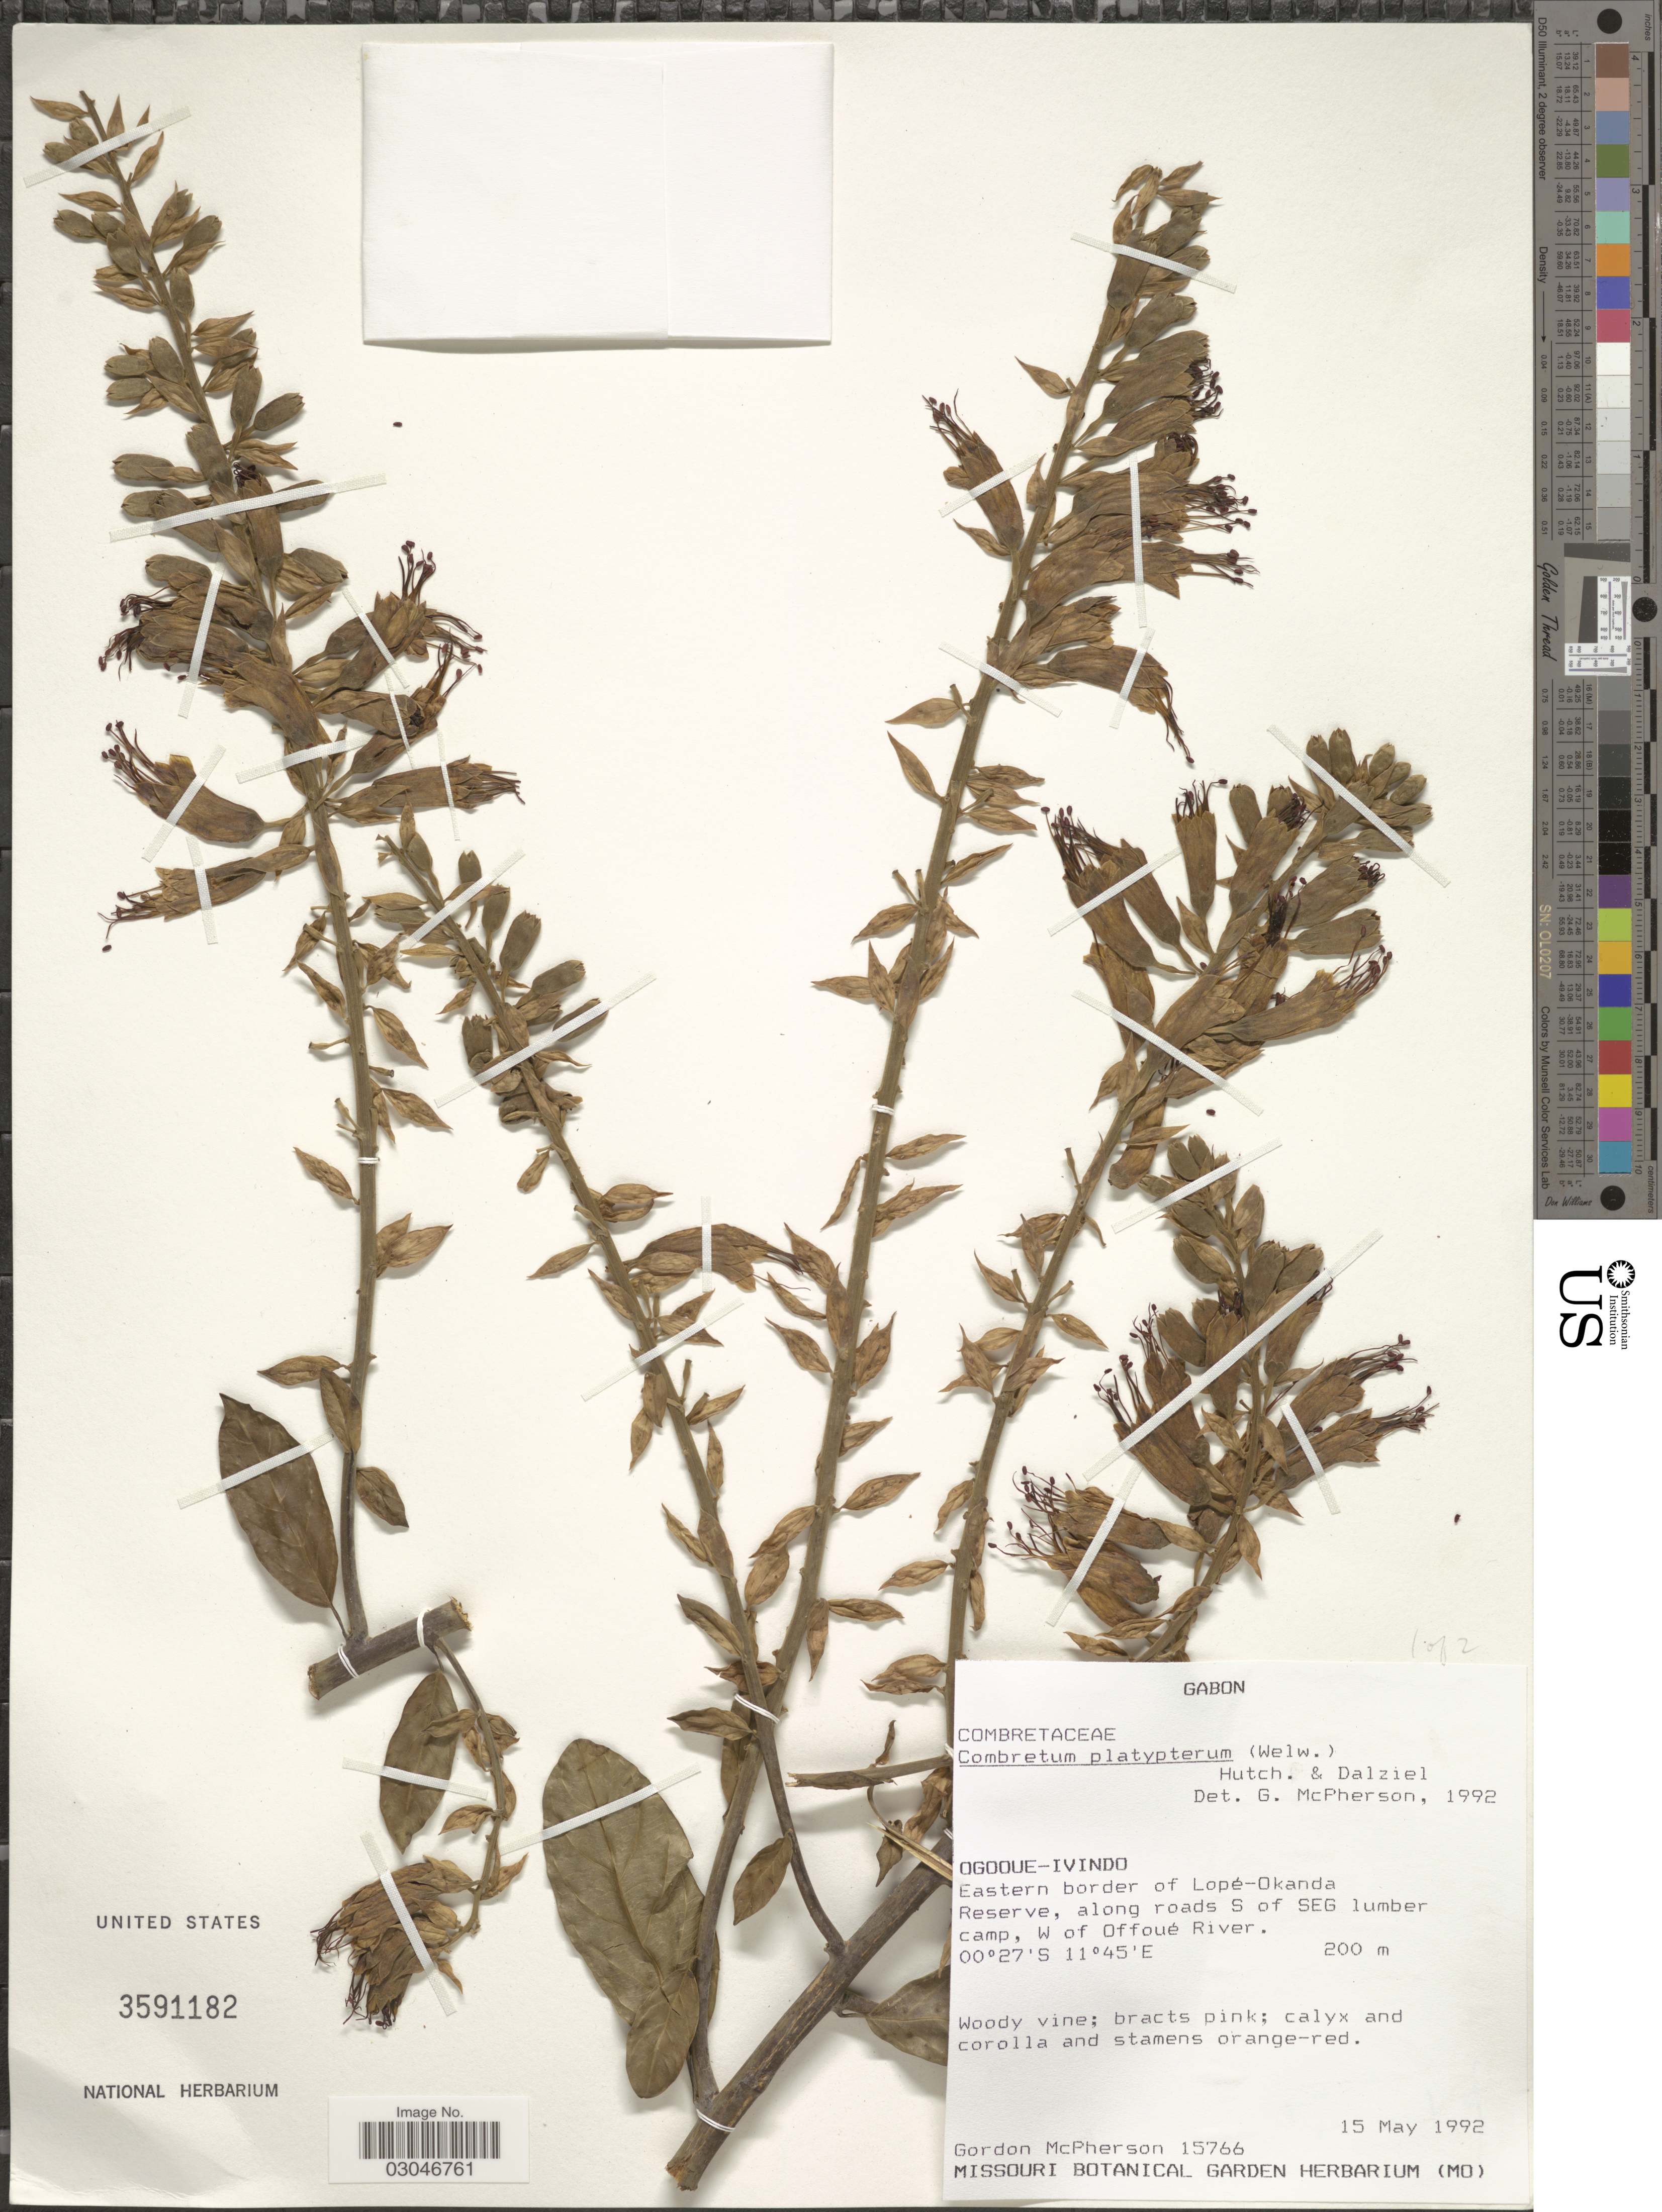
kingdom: Plantae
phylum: Tracheophyta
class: Magnoliopsida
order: Myrtales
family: Combretaceae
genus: Combretum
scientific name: Combretum platypterum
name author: (Welw.) Hutch. & Dalziel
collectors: G. McPherson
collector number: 15766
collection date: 1992-05-15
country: Gabon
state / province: Ogooue-Ivindo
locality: Eastern border of Lopé-Okanda Reserve, along roads S of Seg lumber camp, W of Offoué River.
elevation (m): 200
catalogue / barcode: US 3591182